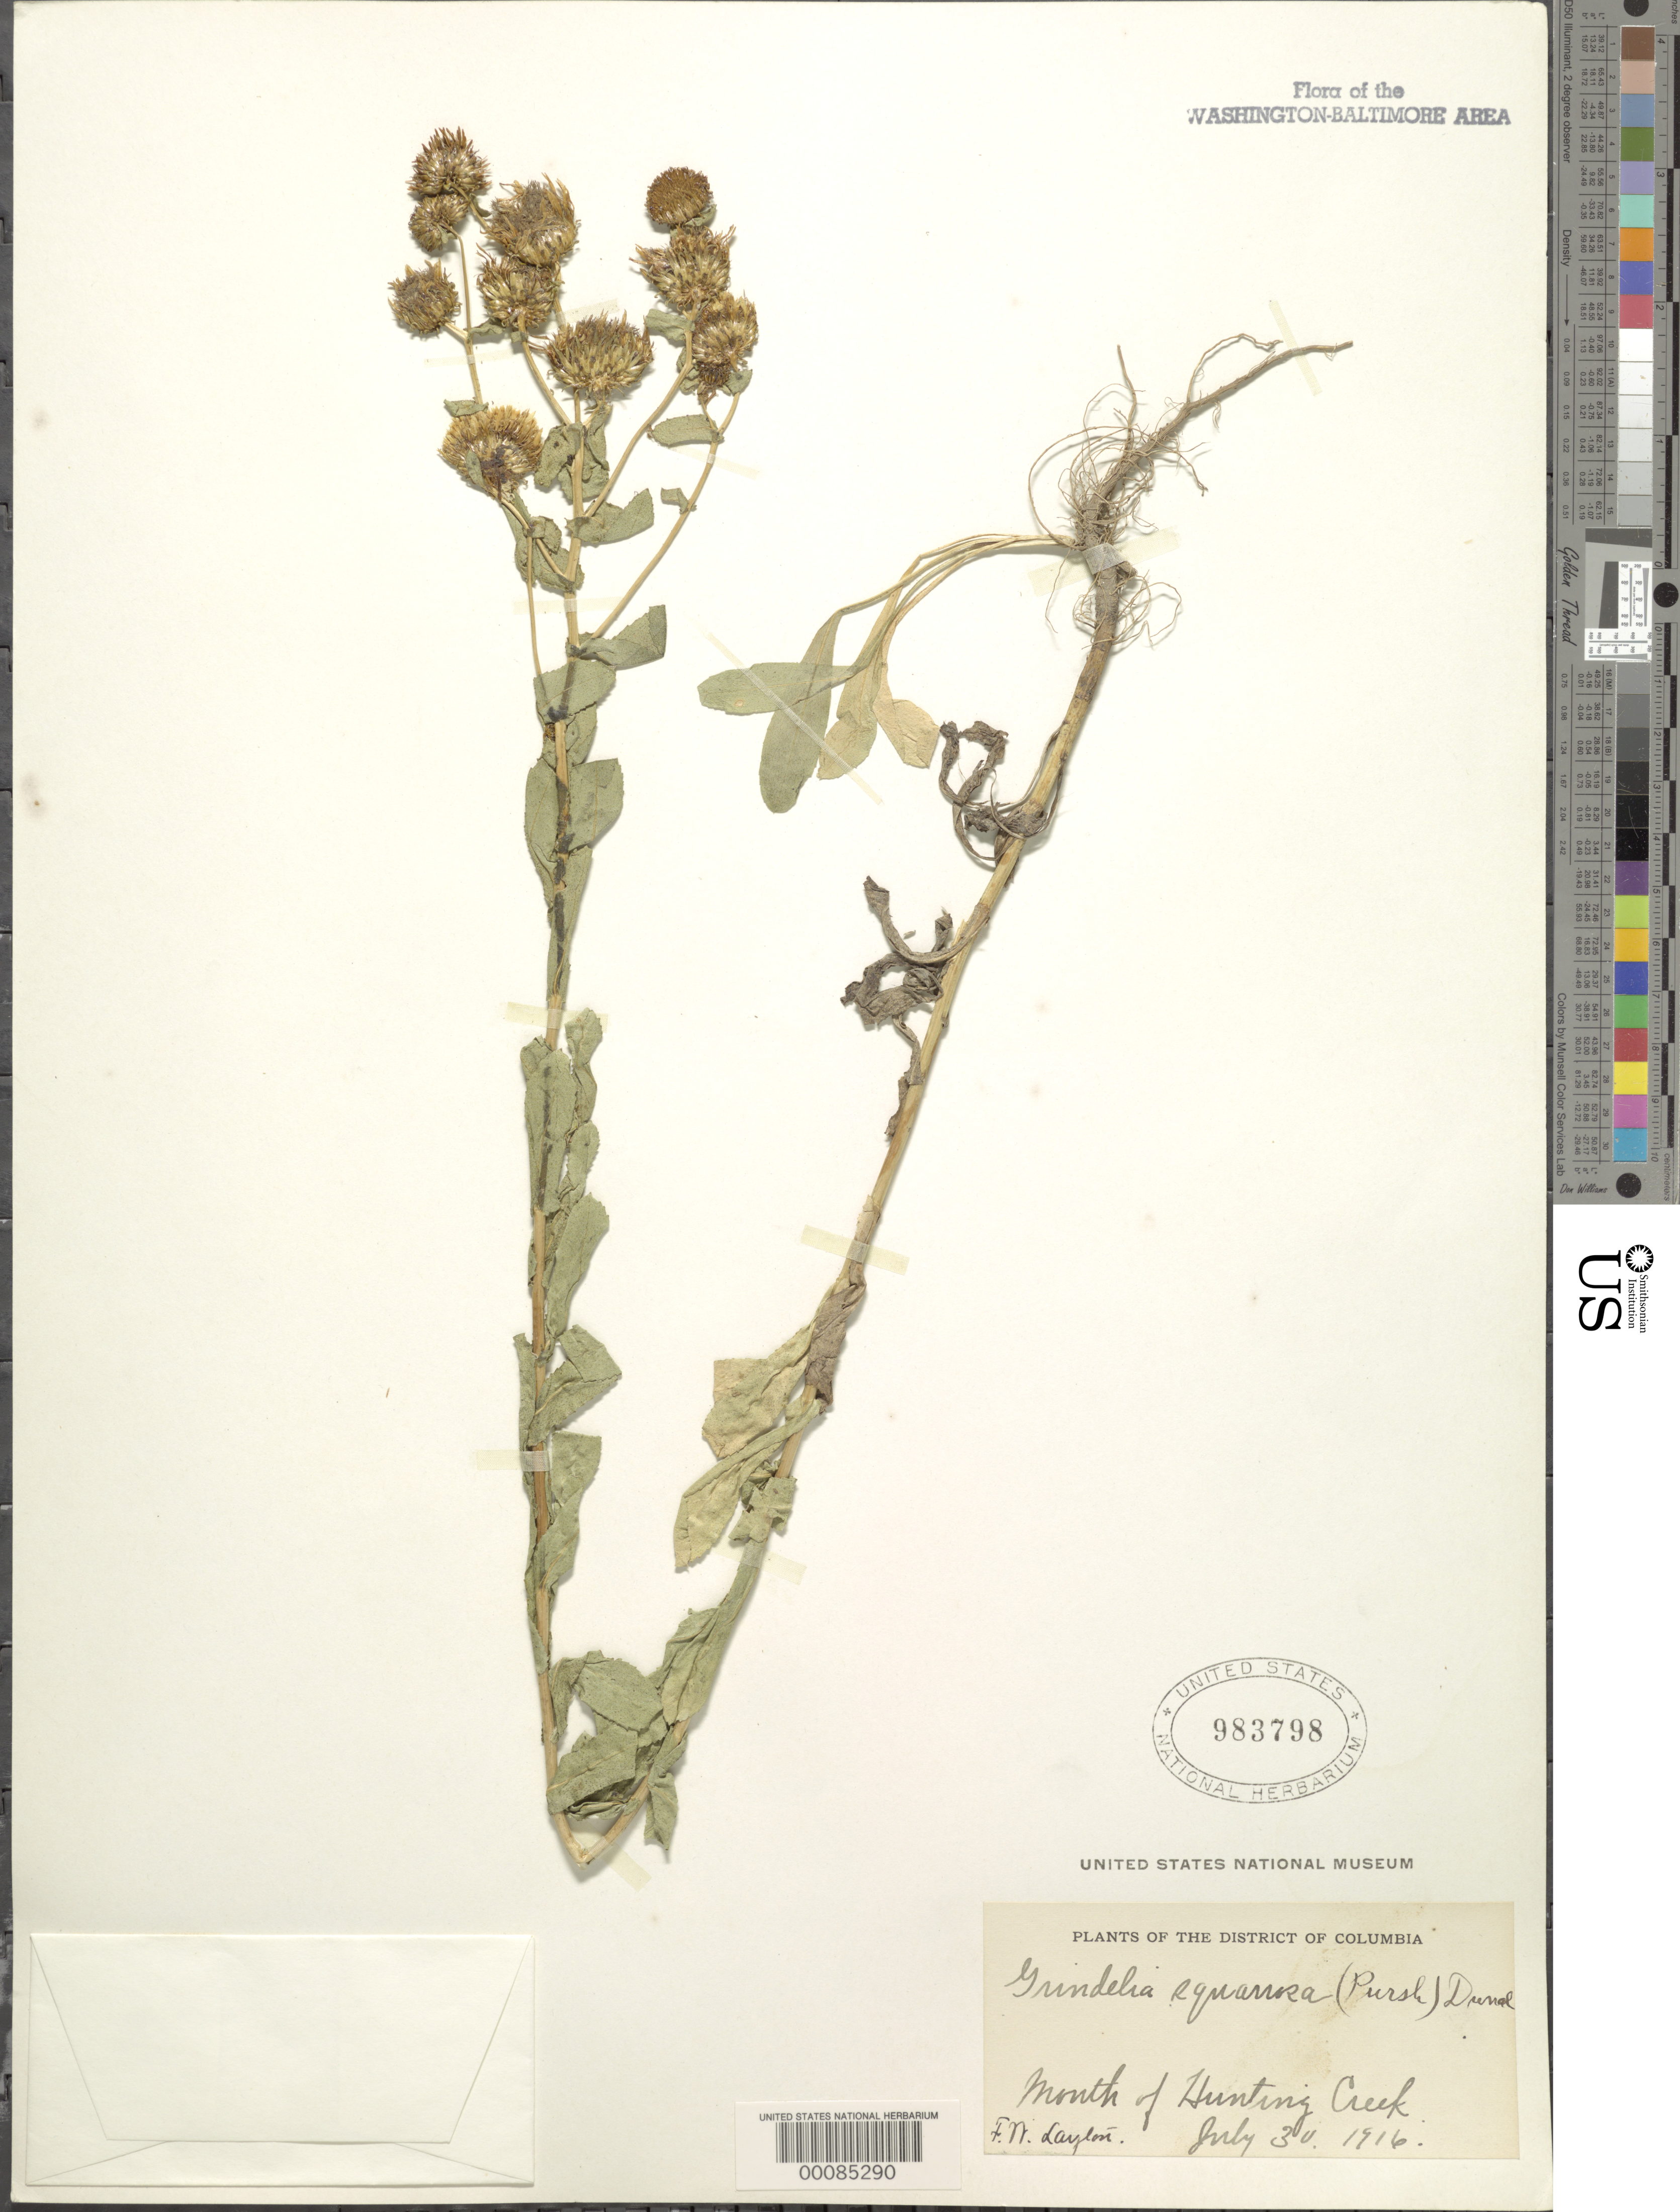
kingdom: Plantae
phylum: Tracheophyta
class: Magnoliopsida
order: Asterales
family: Asteraceae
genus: Grindelia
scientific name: Grindelia squarrosa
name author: (Pursh) Dunal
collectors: F. Layton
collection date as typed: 30 Jul 1916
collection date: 1916-07-30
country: United States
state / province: Virginia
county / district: Fairfax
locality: Mouth of Hunting Creek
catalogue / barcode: US 983798